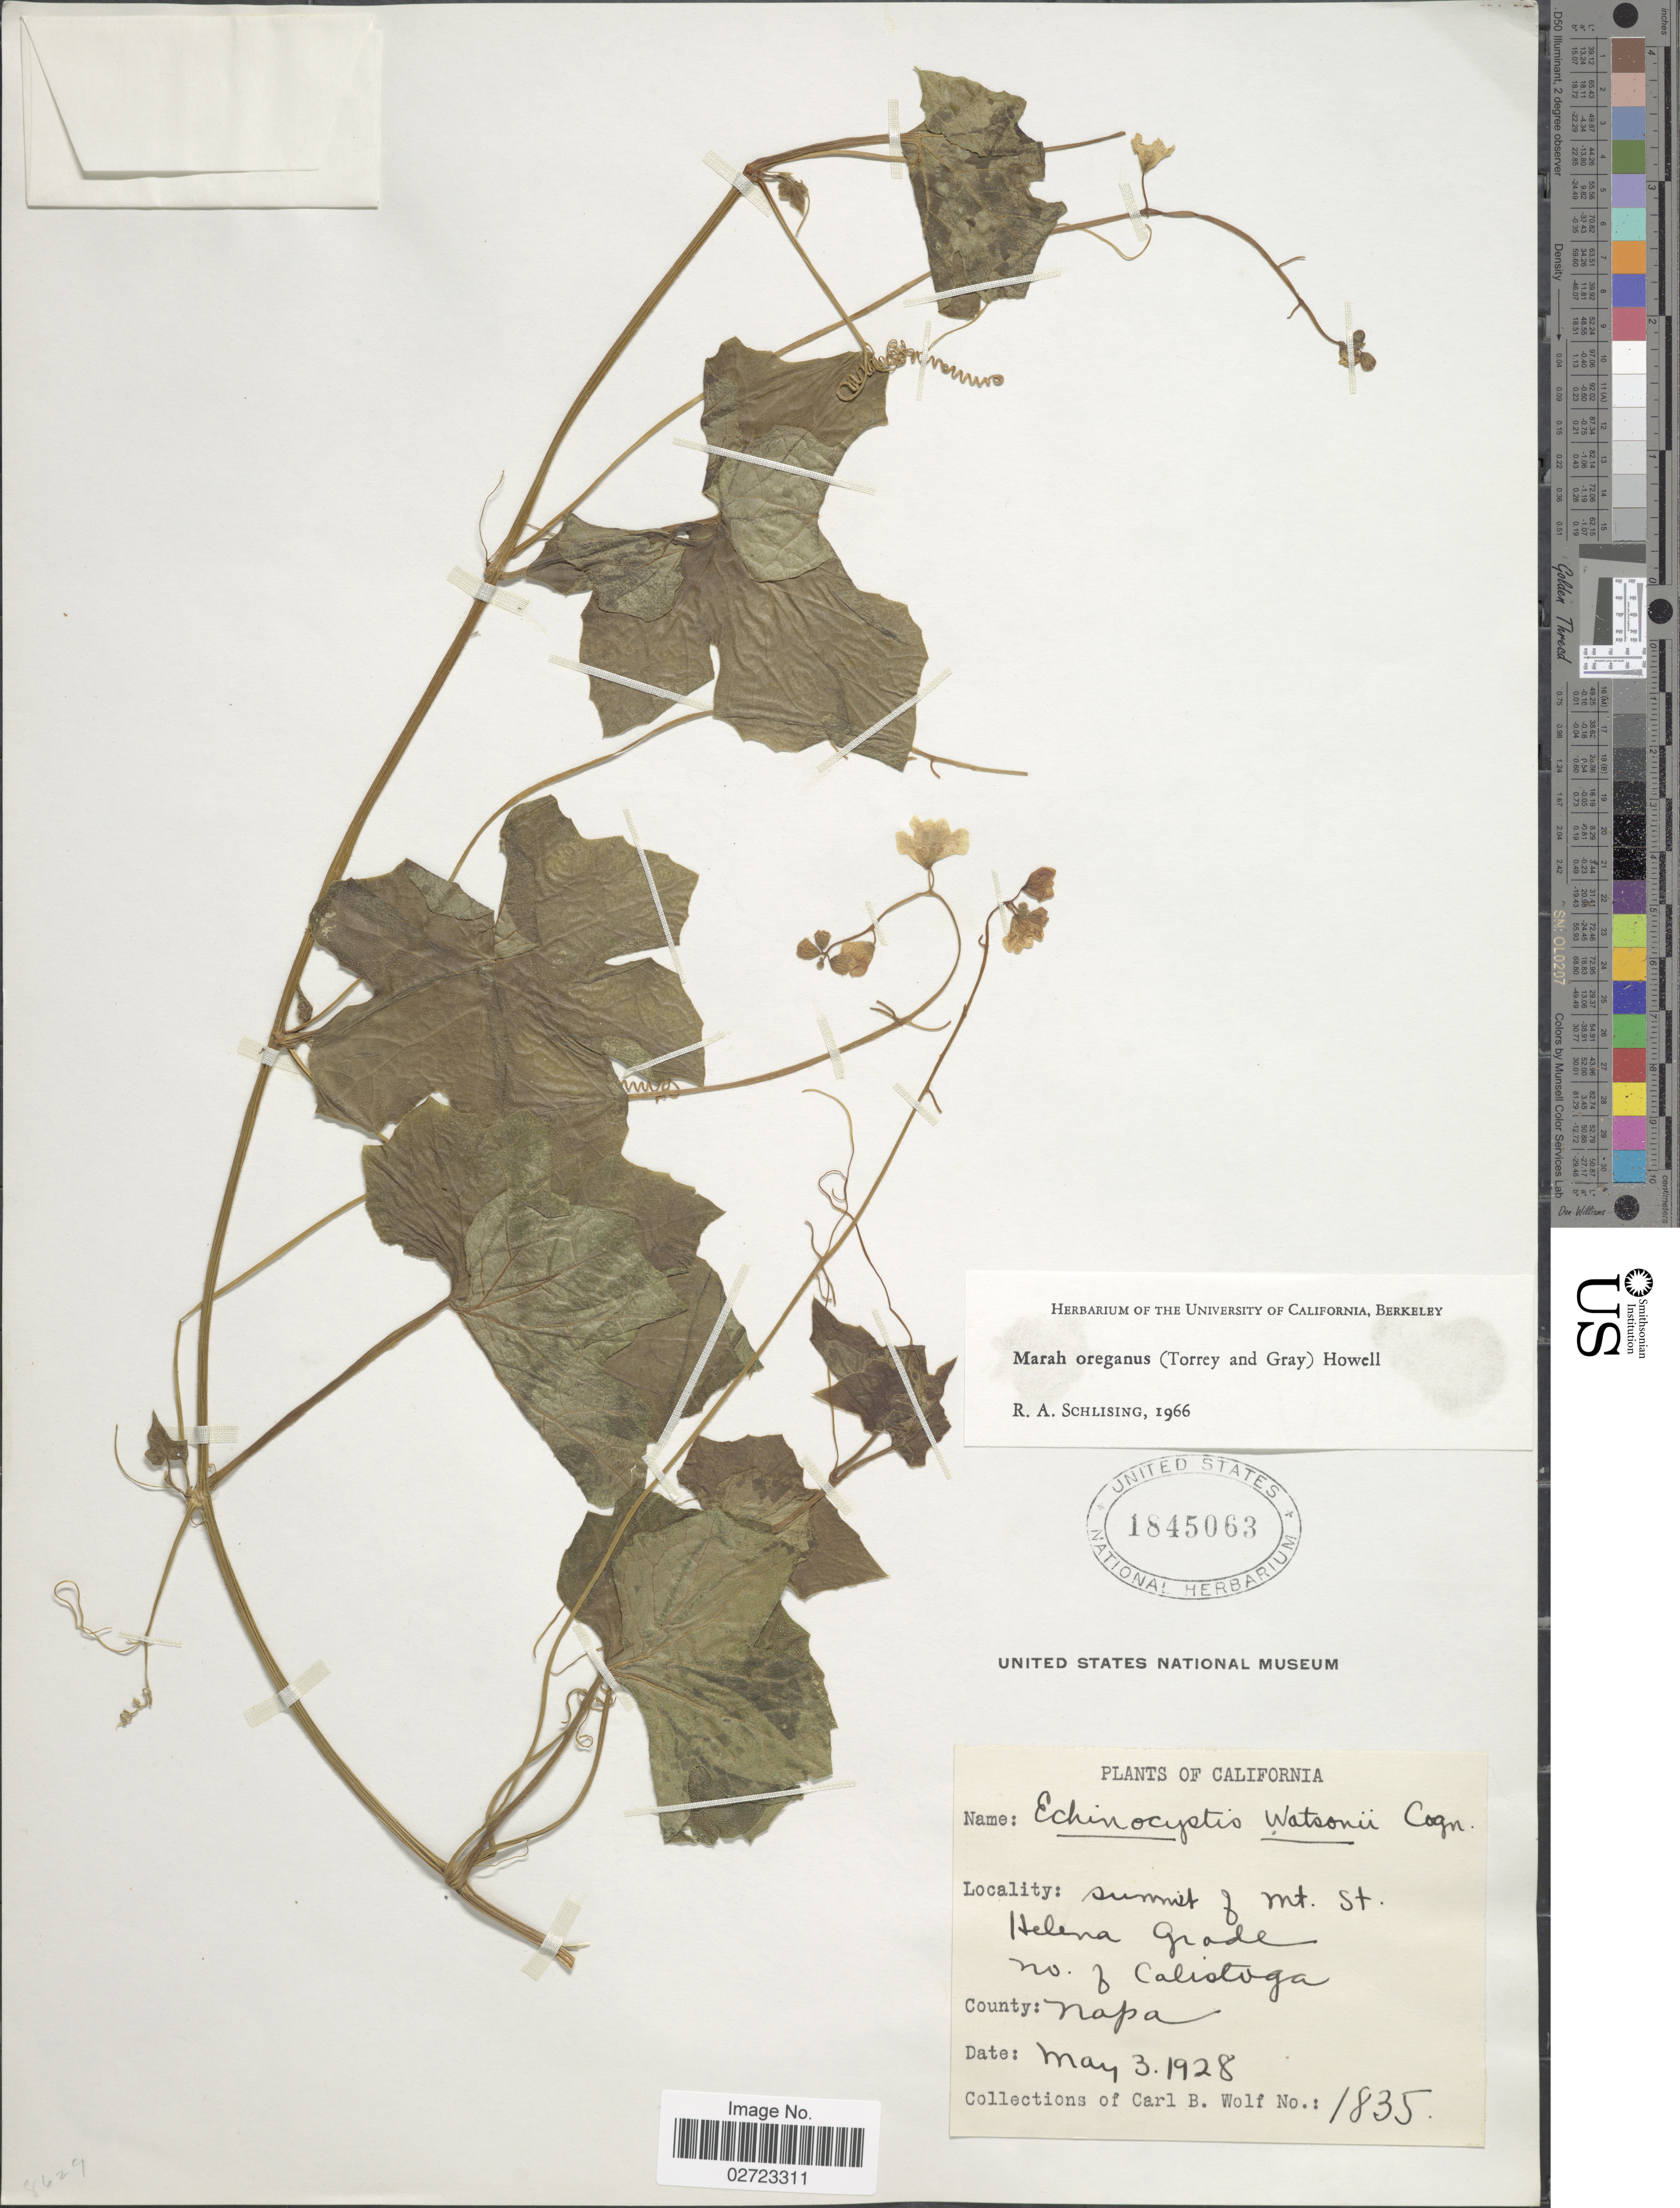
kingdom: Plantae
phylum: Tracheophyta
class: Magnoliopsida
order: Cucurbitales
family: Cucurbitaceae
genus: Marah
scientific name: Marah oregana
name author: (Torr. & A. Gray) Howell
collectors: C. B. Wolf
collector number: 1835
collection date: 1928-05-03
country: United States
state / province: California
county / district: Napa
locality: Summit of Mt. St. Helena Grade no. of Calistoga, County: Napa.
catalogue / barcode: US 1845063